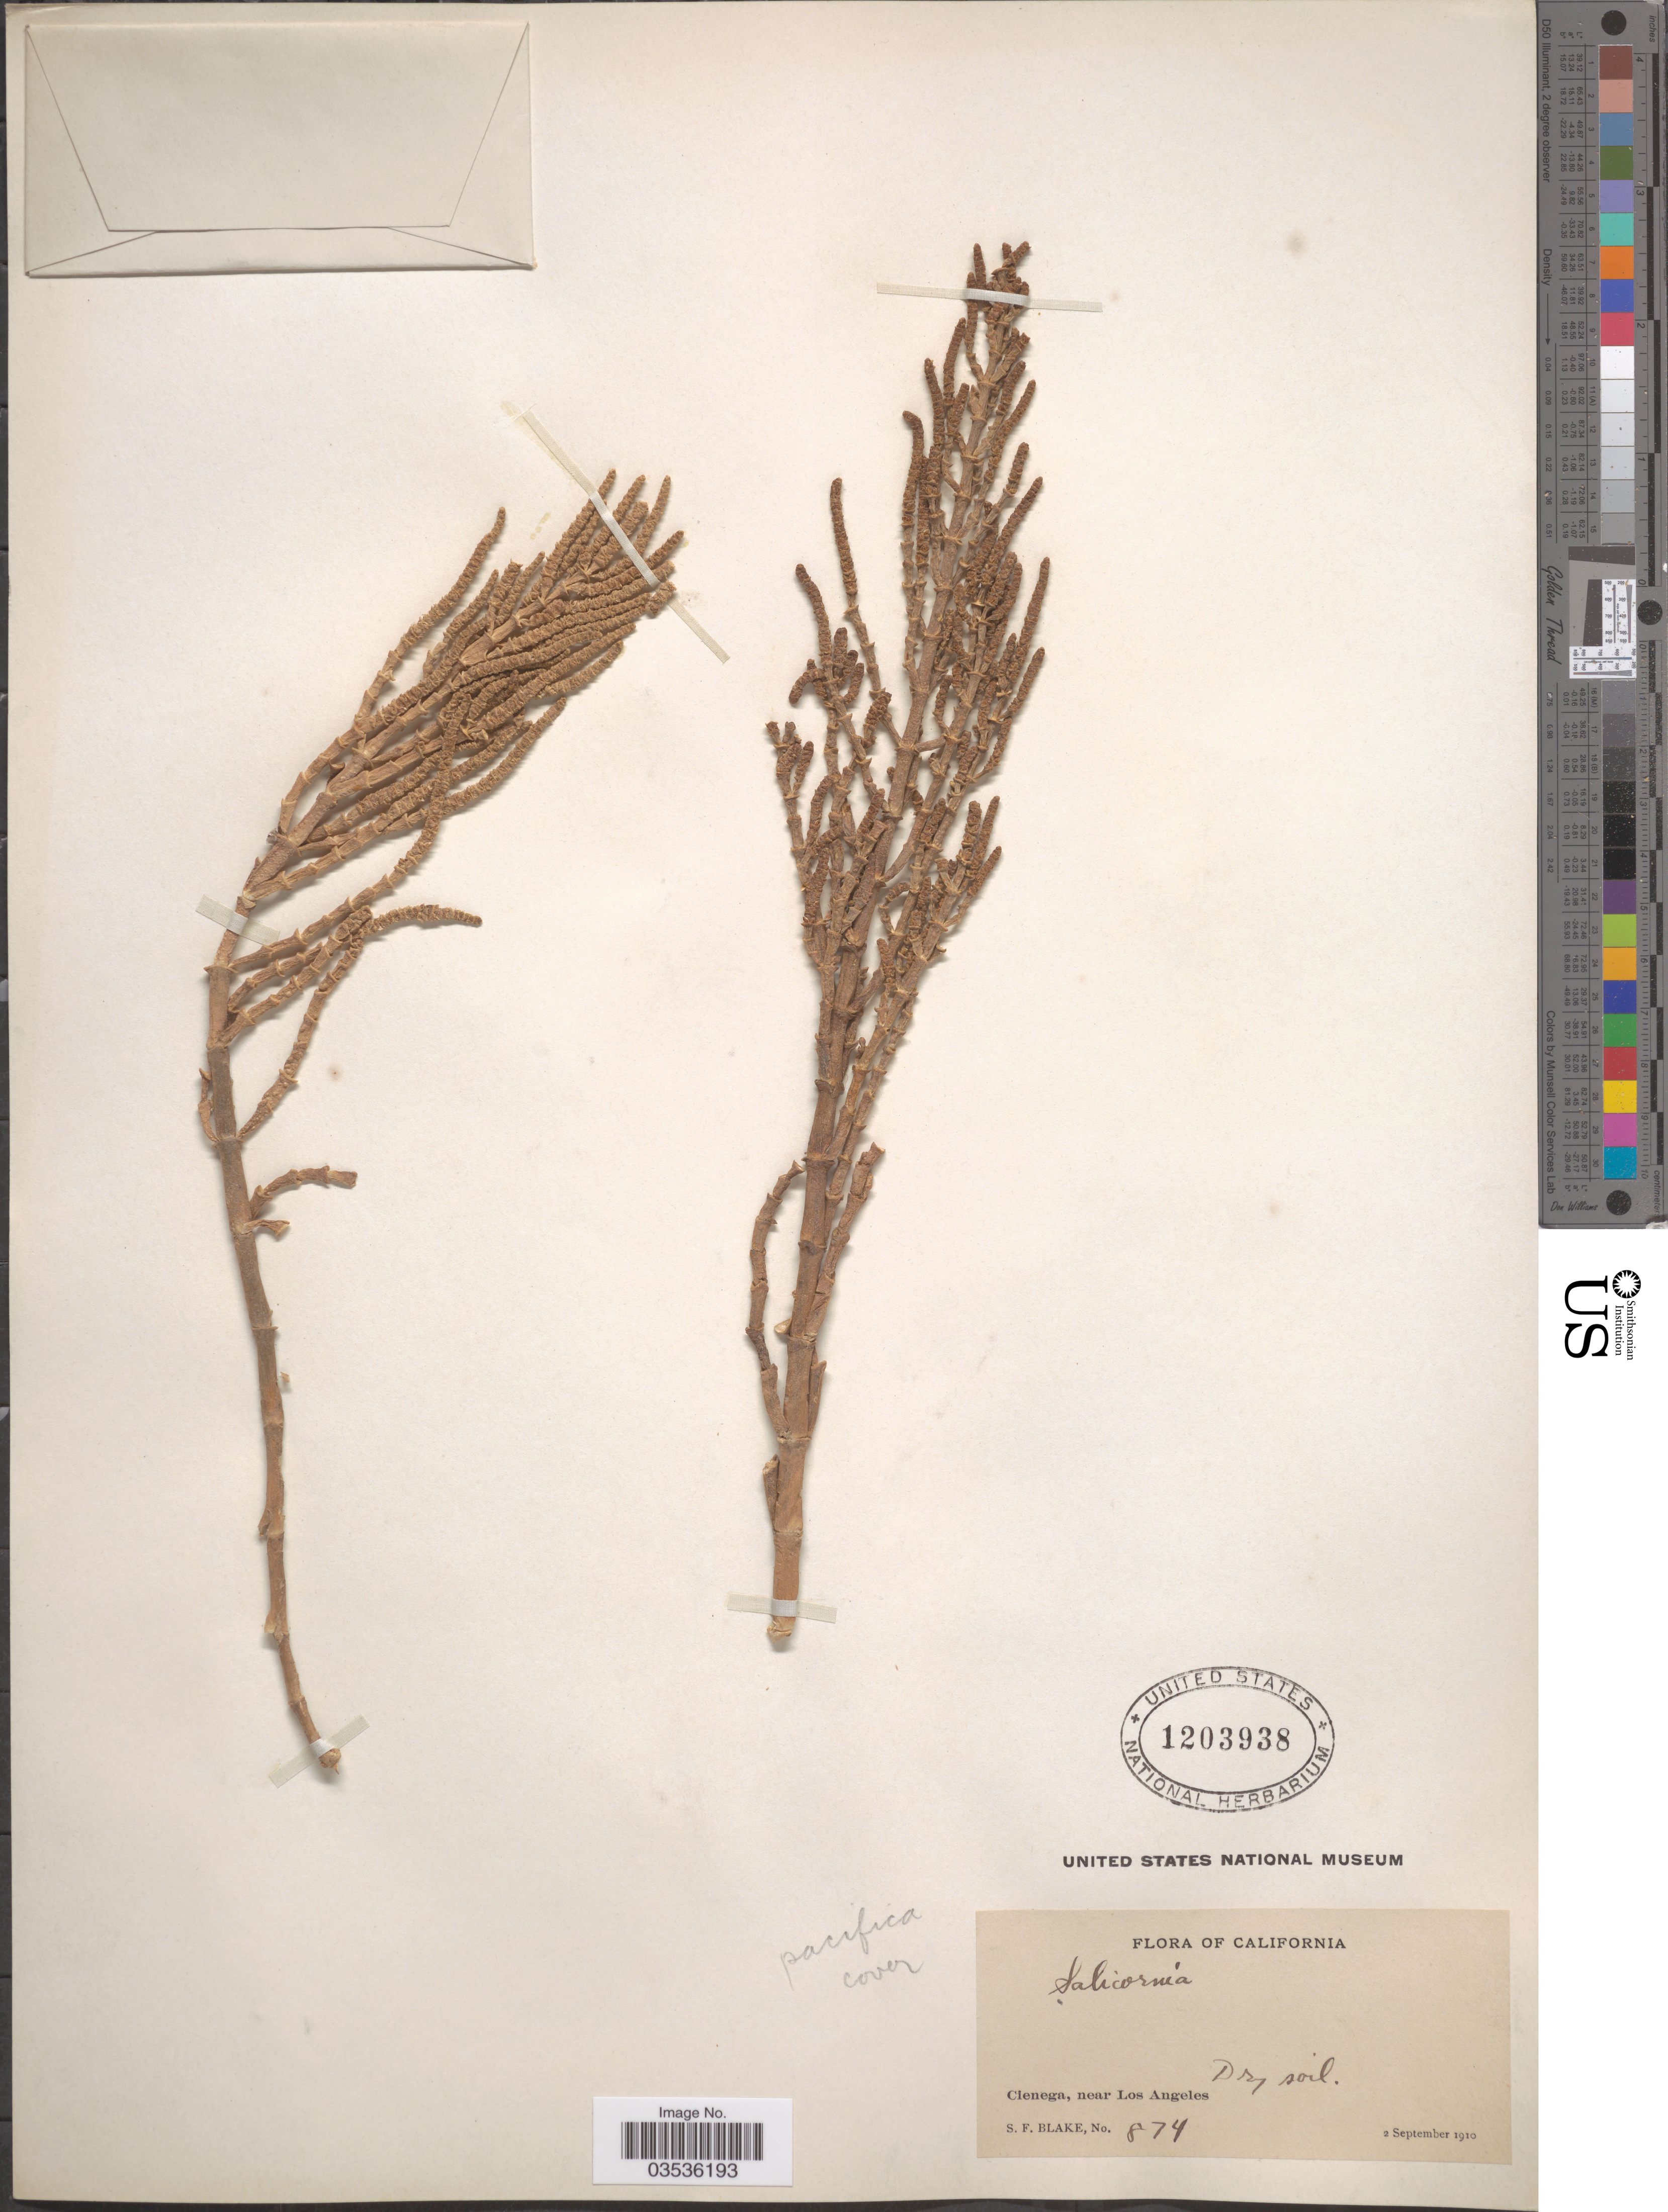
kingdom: Plantae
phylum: Tracheophyta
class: Magnoliopsida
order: Caryophyllales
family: Amaranthaceae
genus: Salicornia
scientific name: Salicornia pacifica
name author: Standl.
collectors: S. Blake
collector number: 874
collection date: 1910-09-02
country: United States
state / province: California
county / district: Los Angeles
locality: Cienega, near Los Angeles.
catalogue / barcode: US 1203938